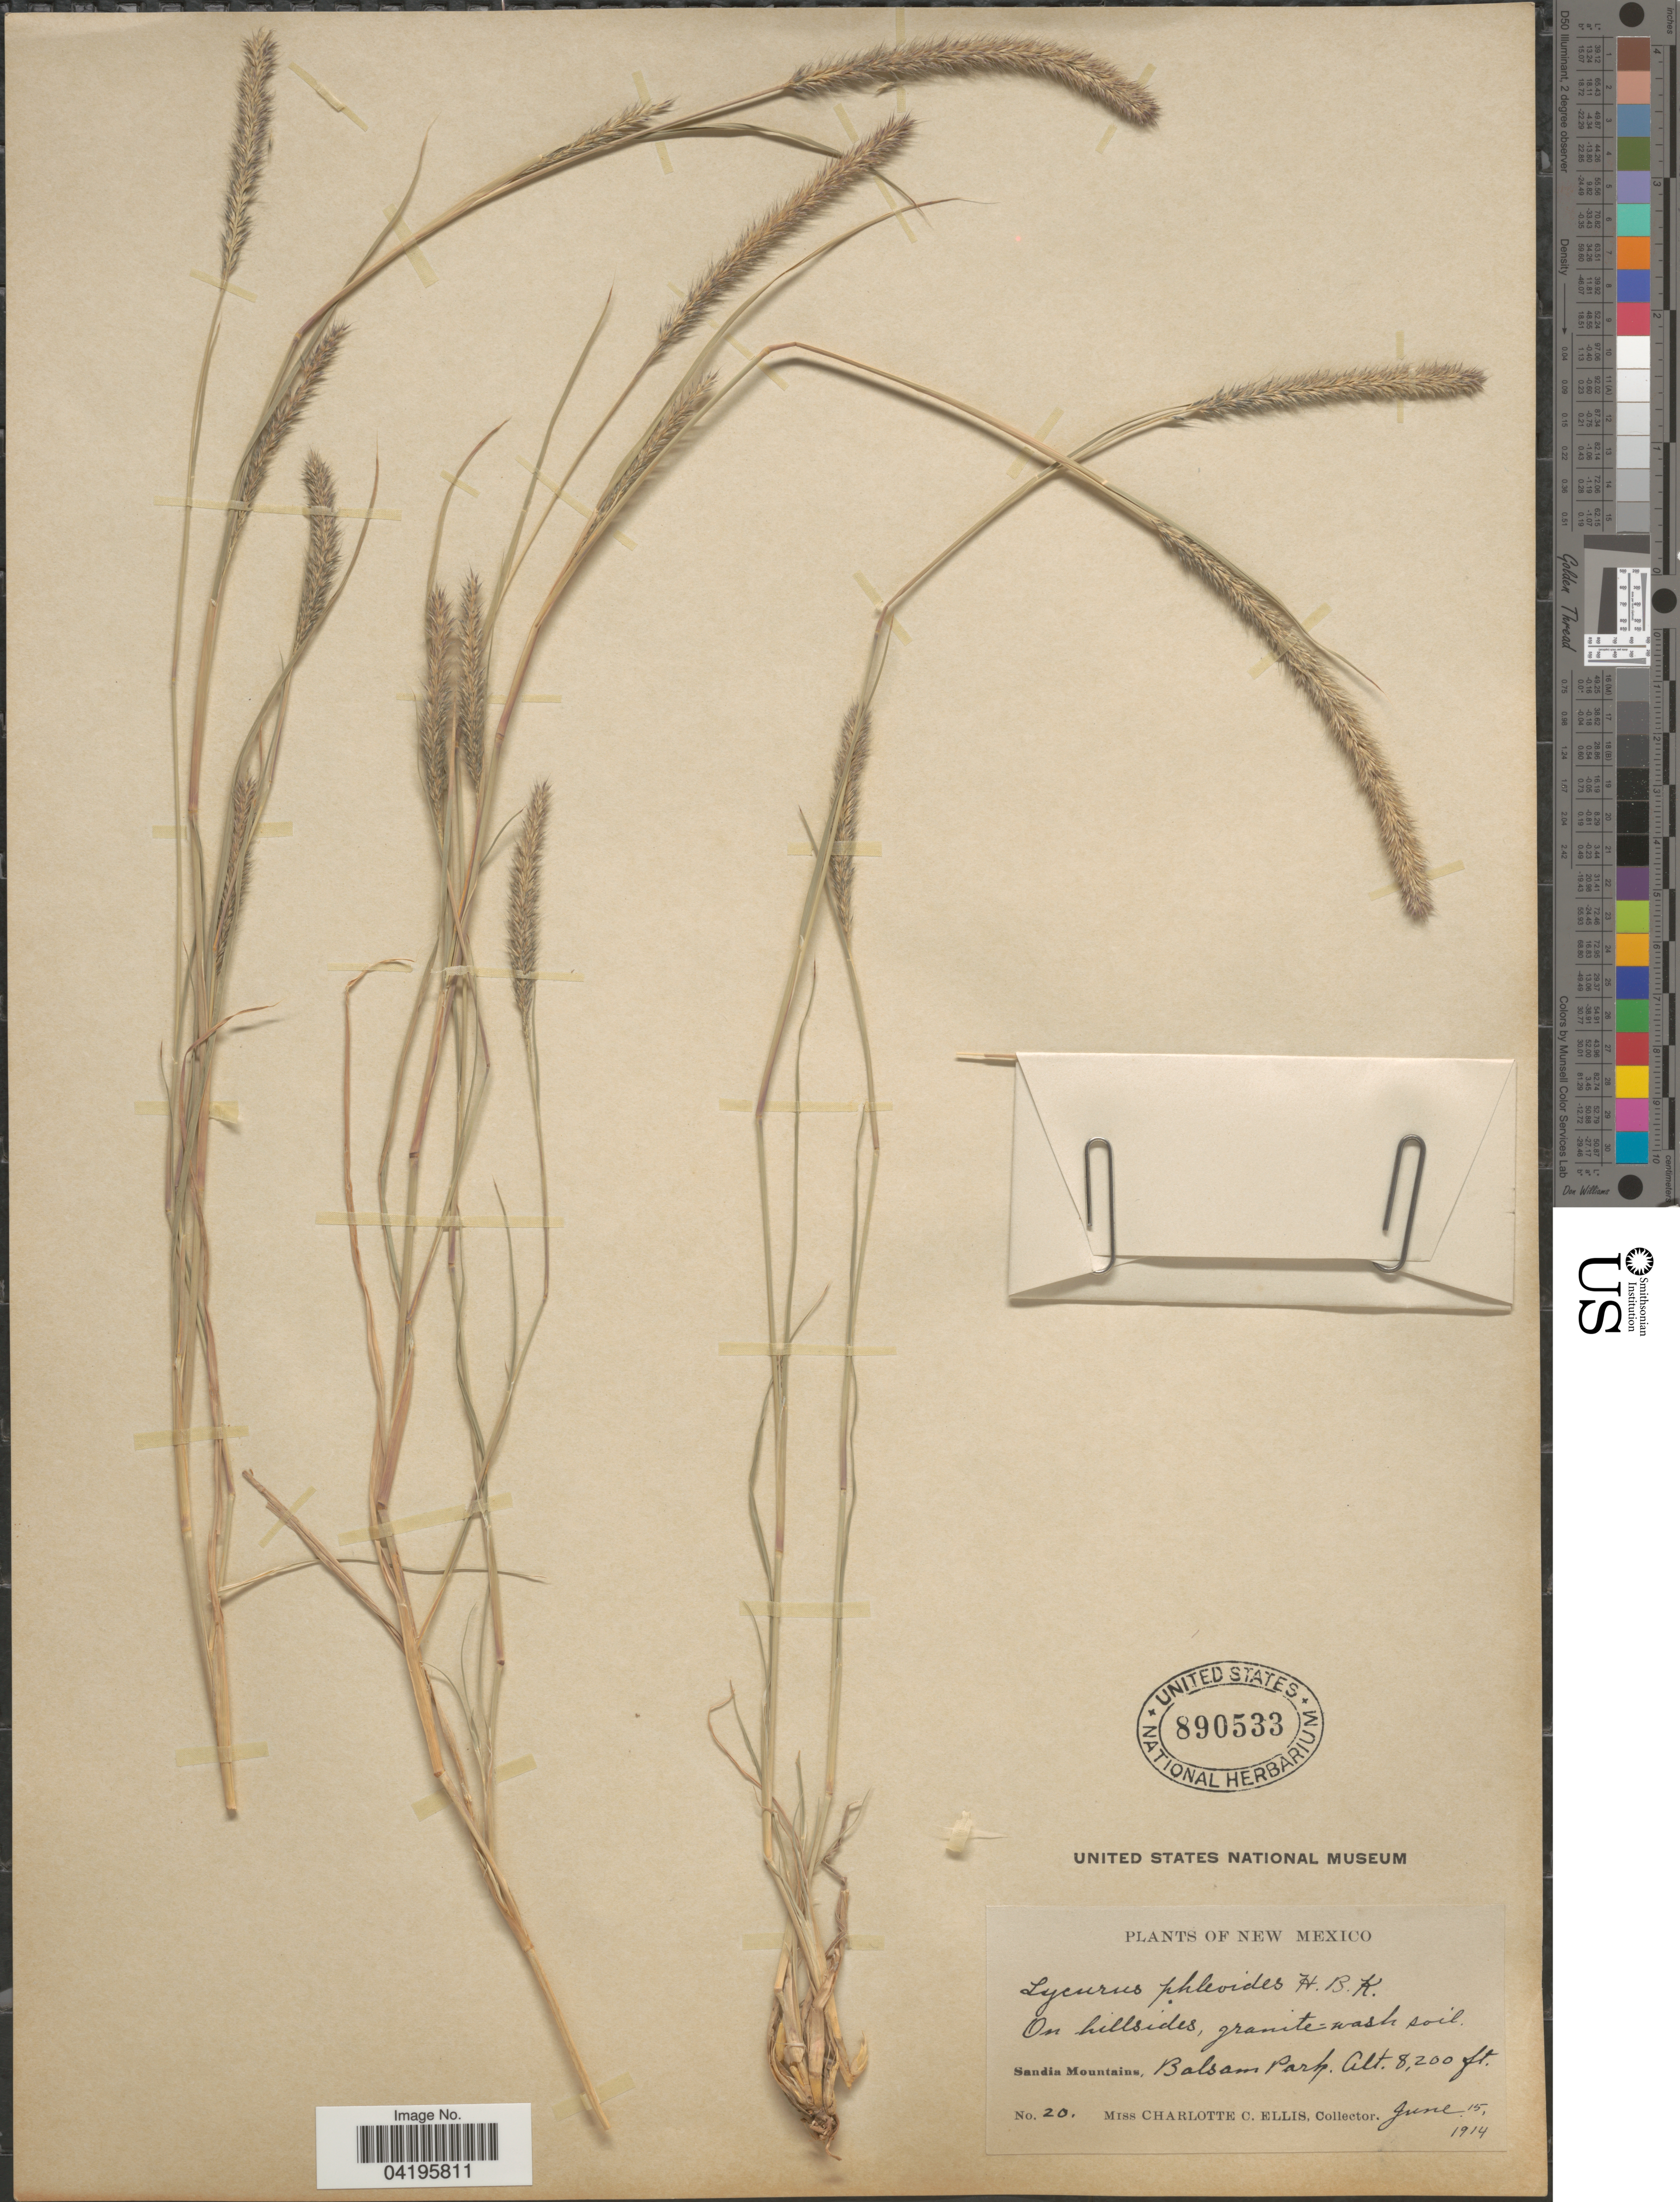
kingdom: Plantae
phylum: Tracheophyta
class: Liliopsida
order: Poales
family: Poaceae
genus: Muhlenbergia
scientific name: Muhlenbergia phleoides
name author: (Kunth) Columbus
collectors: C. C. Ellis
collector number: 20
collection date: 1914-06-15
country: United States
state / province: New Mexico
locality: Sandia Mountains, Balsam Park.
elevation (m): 2499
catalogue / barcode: US 890533